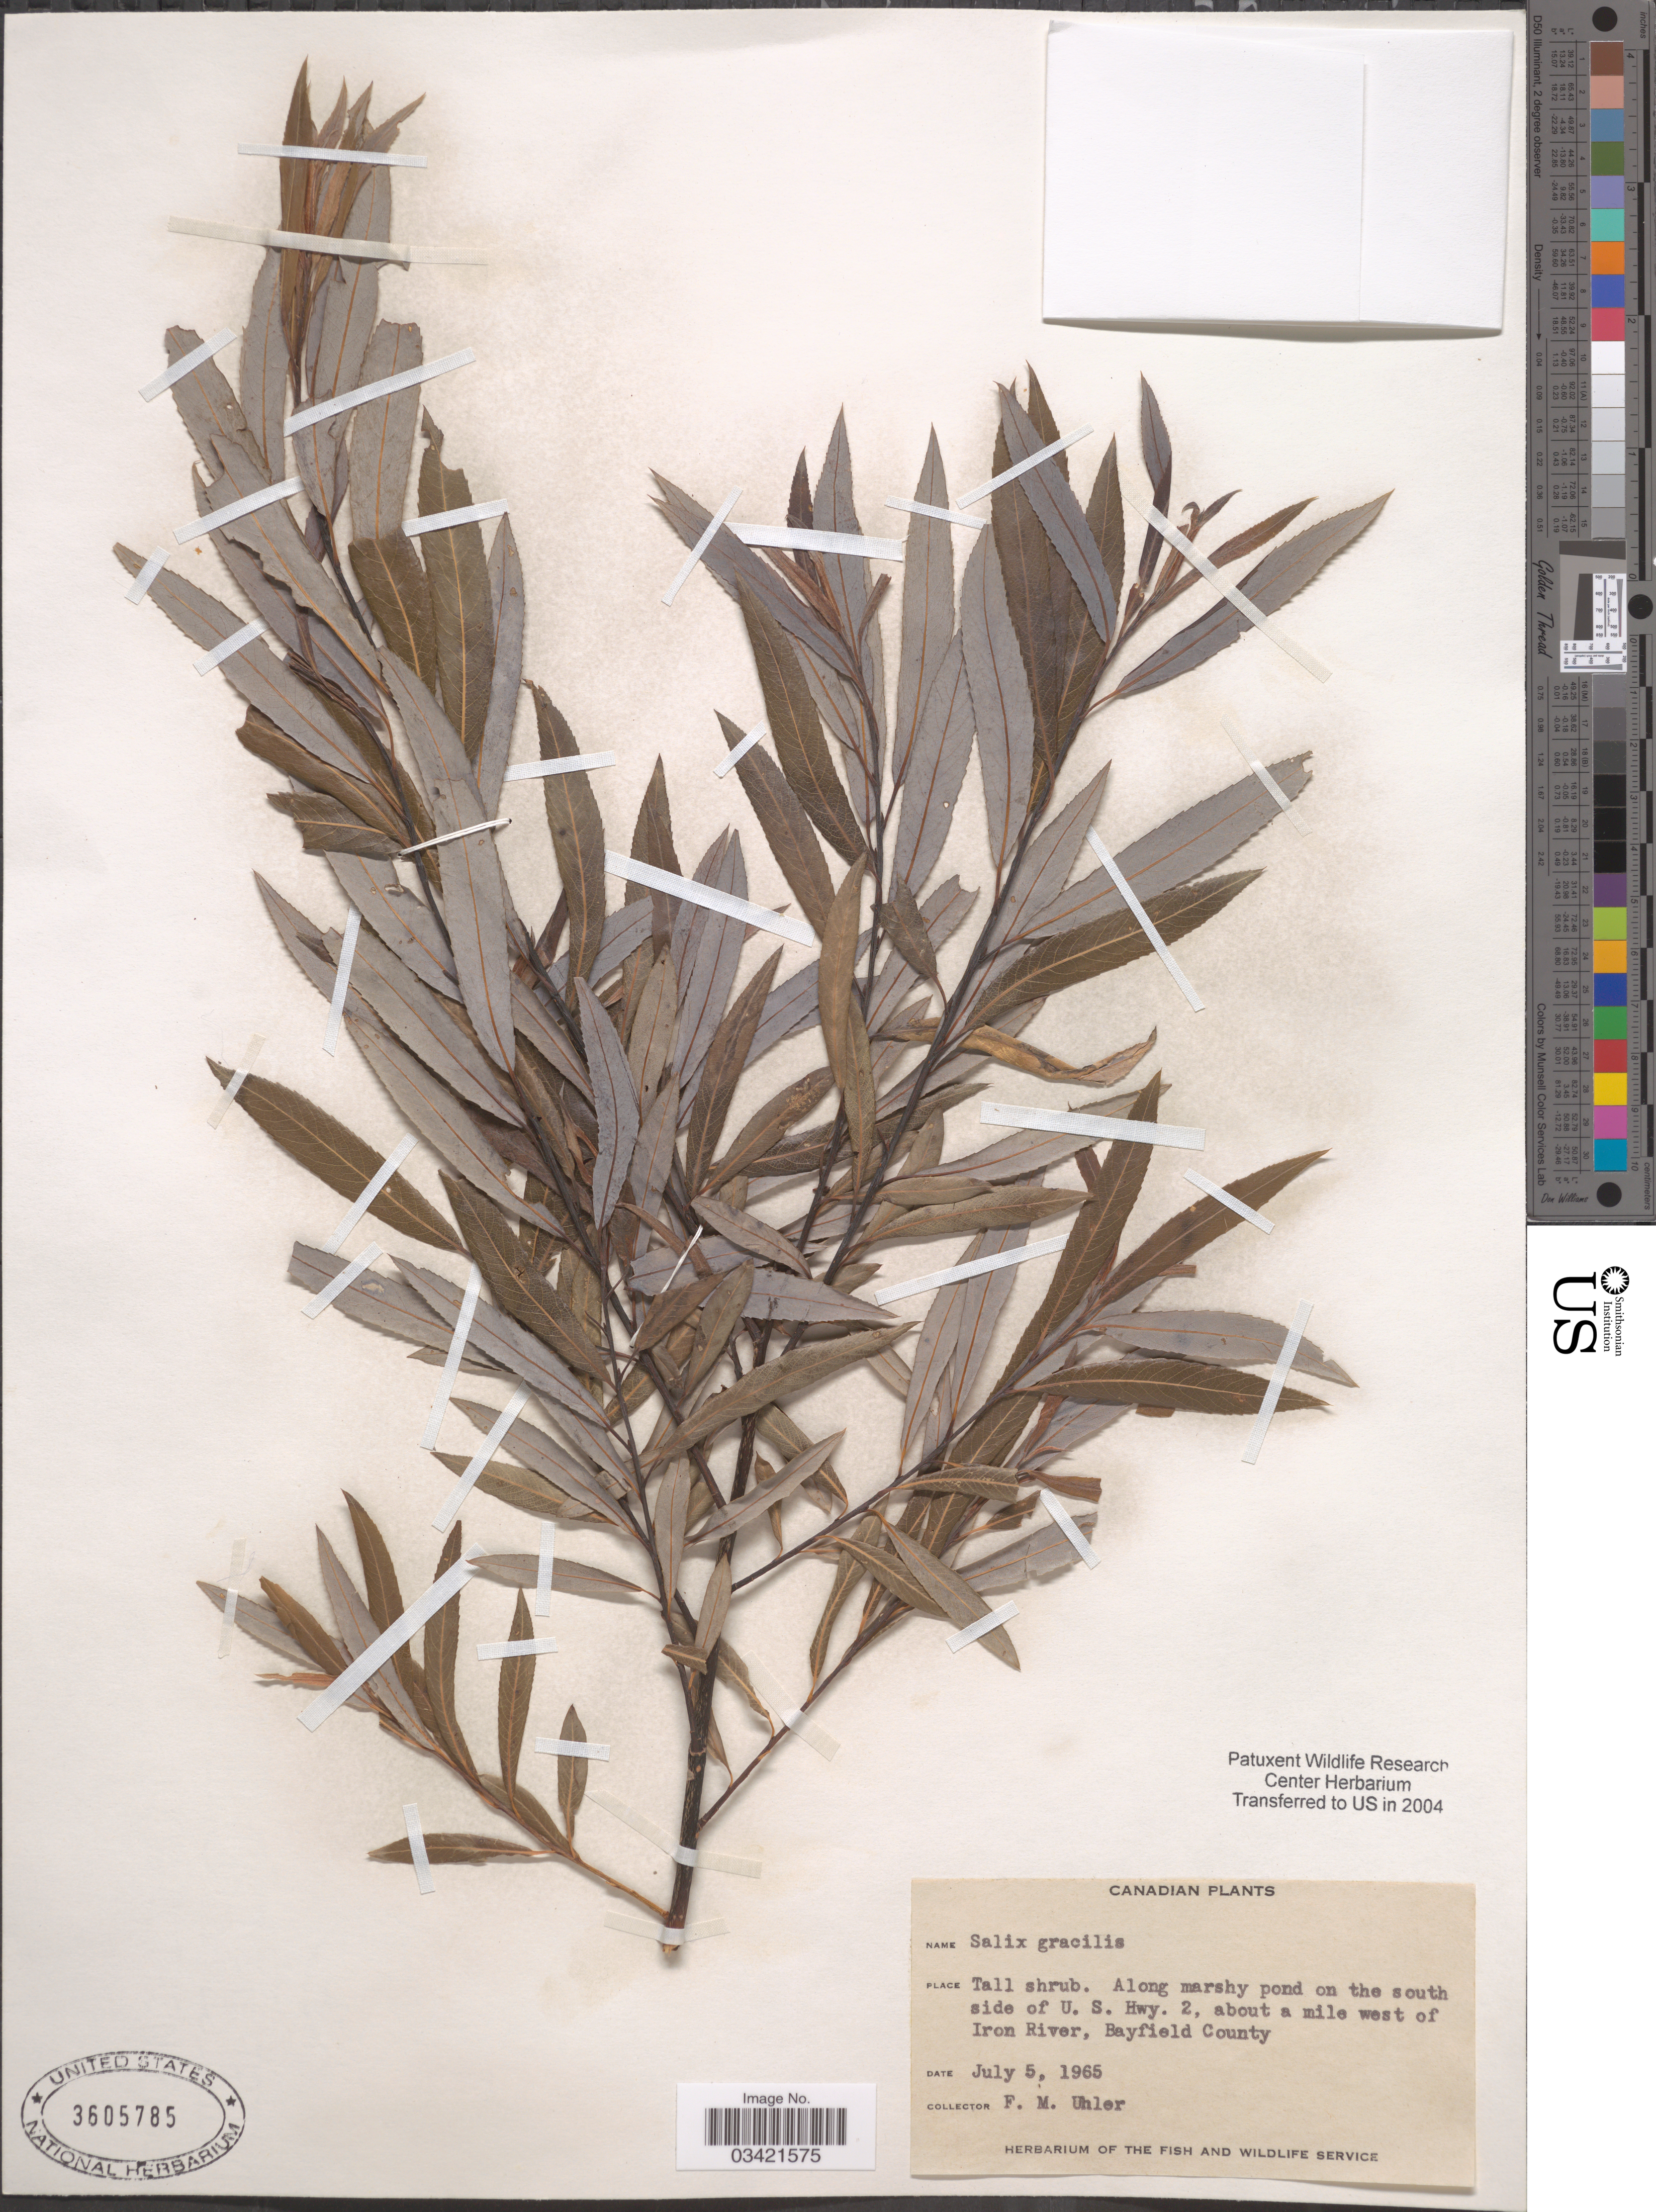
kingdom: Plantae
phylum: Tracheophyta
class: Magnoliopsida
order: Malpighiales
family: Salicaceae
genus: Salix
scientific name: Salix gracilis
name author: Andersson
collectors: F. M. Uhler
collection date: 1965-07-05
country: Canada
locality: Along marshy pond on the south side of U. S. Hwy. 2, about a mile west of Iron River, Bayfield County.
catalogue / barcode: US 3605785